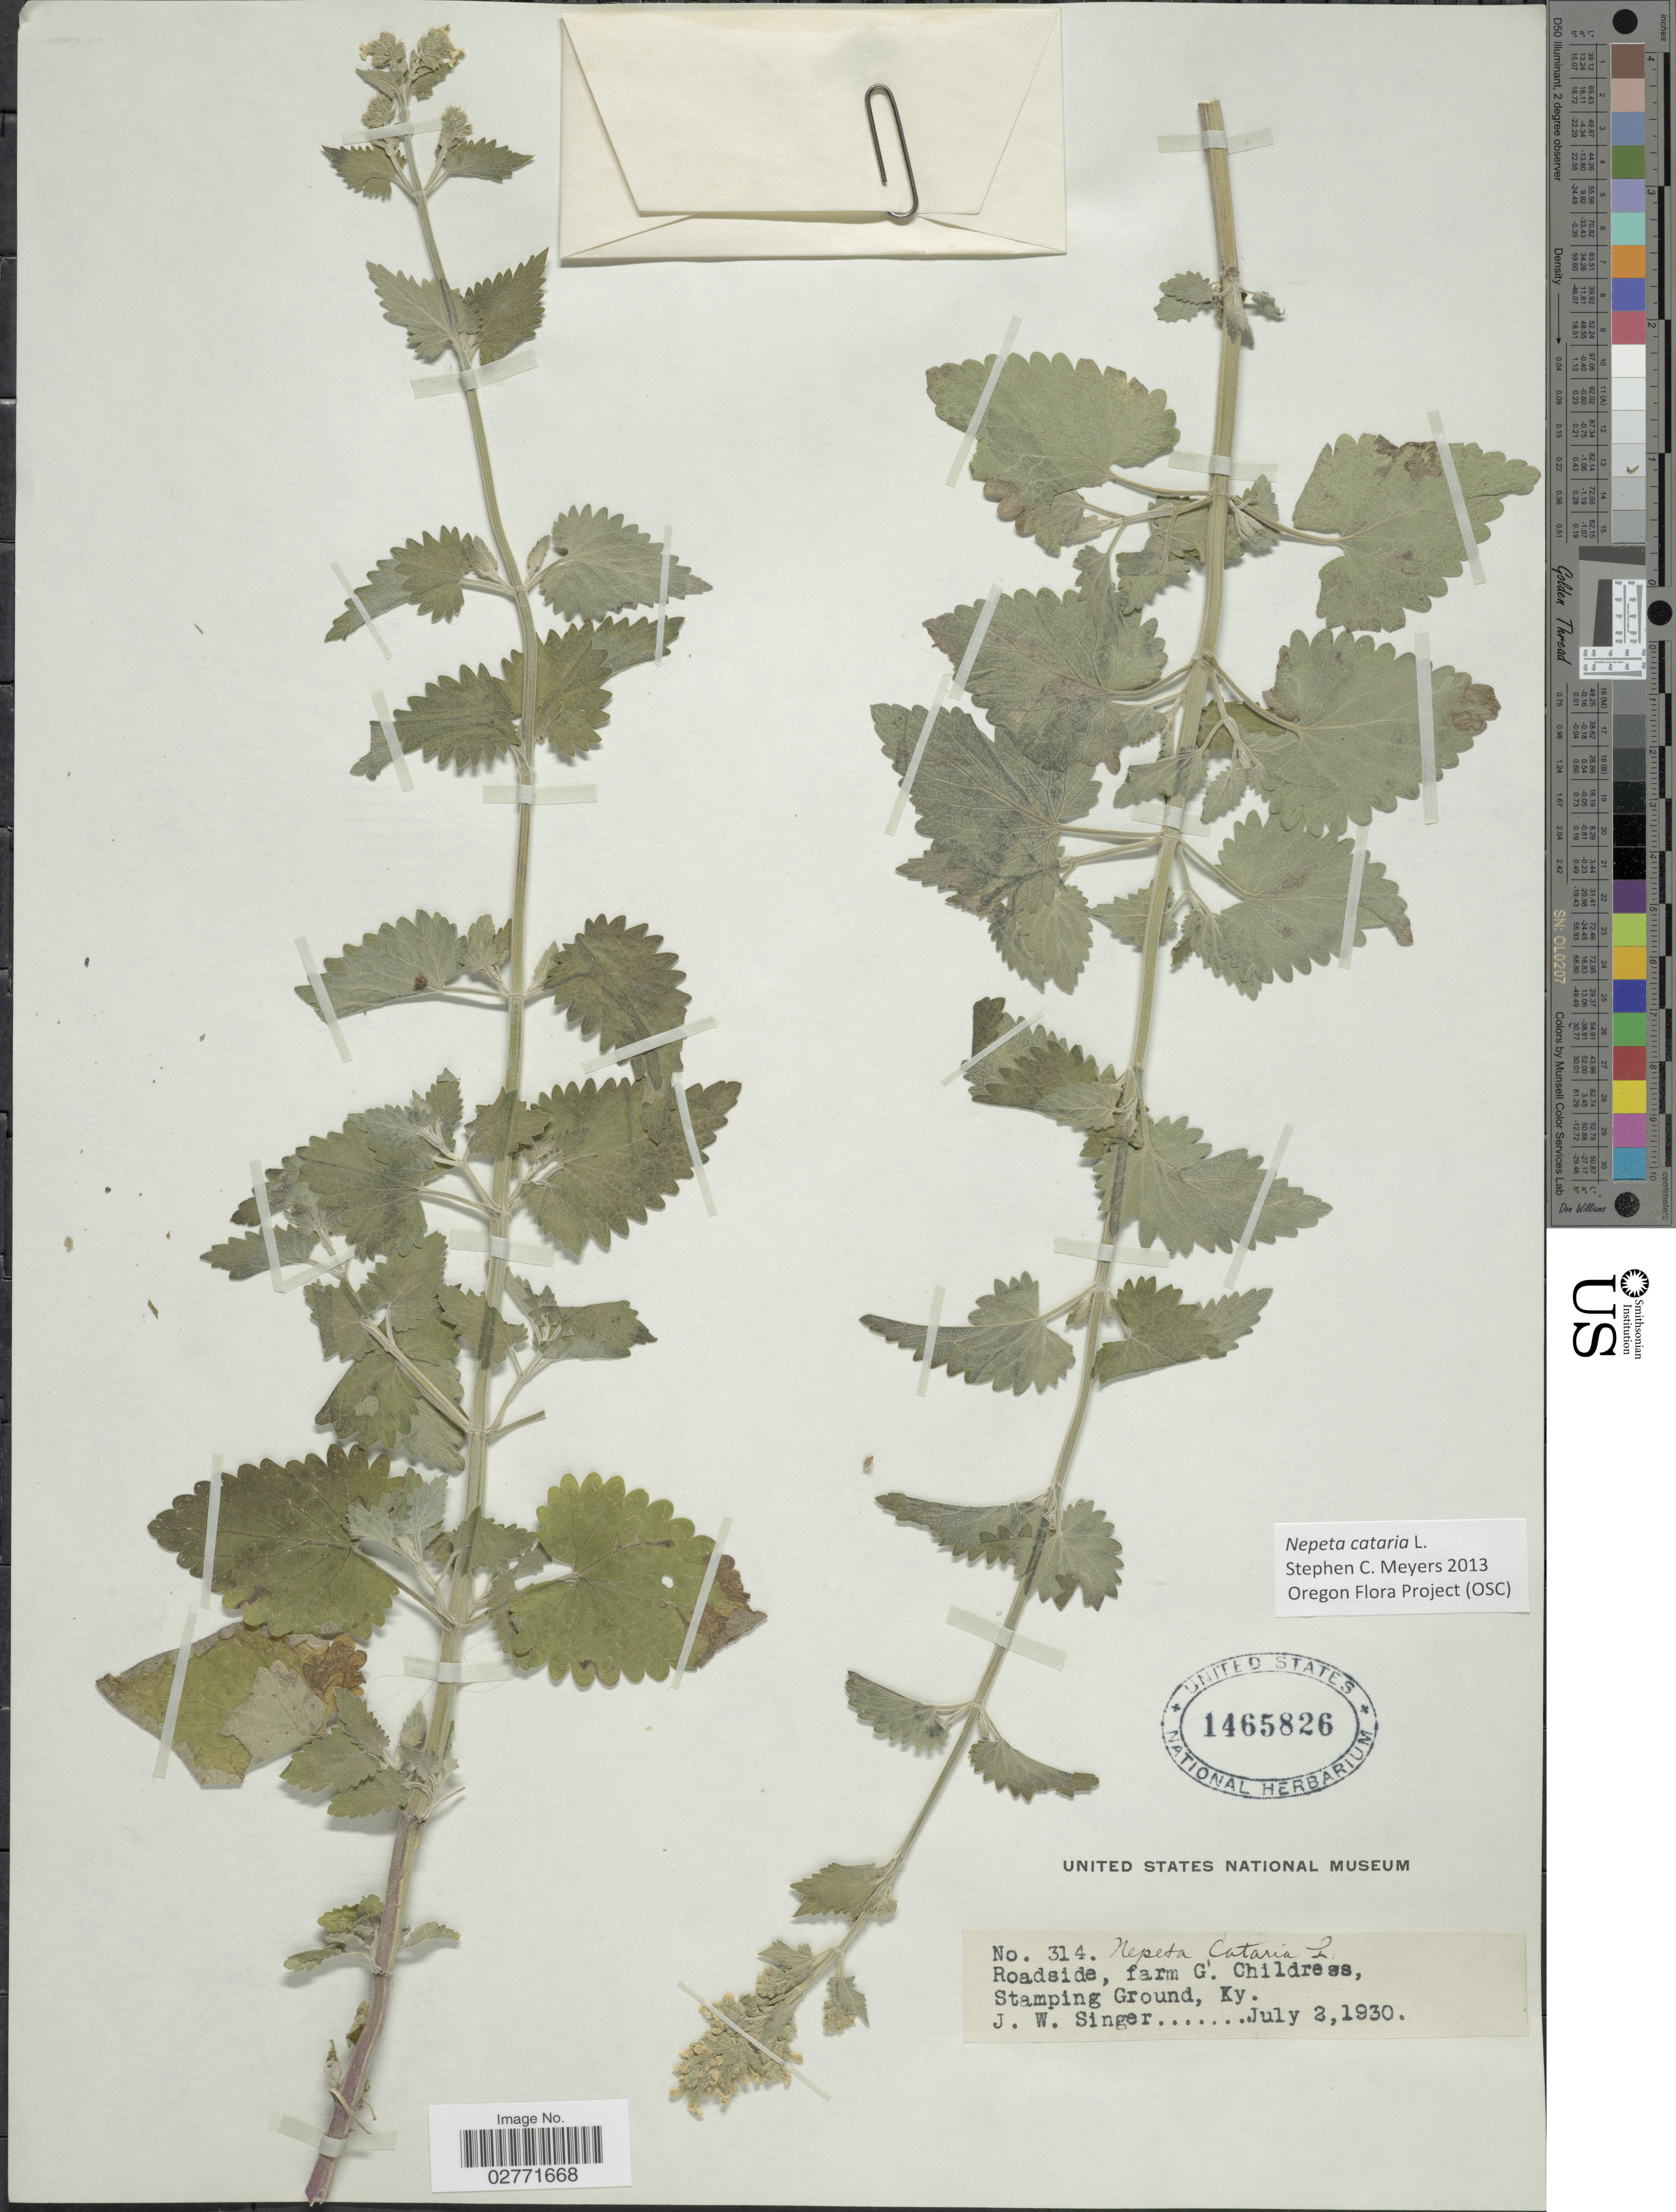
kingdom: Plantae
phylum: Tracheophyta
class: Magnoliopsida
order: Lamiales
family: Lamiaceae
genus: Nepeta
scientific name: Nepeta cataria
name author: L.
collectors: J. EW. Singer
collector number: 314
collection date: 1930-07-02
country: United States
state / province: Kentucky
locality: Roadside, farm G. Childress, Stamping Ground.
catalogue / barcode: US 1465826